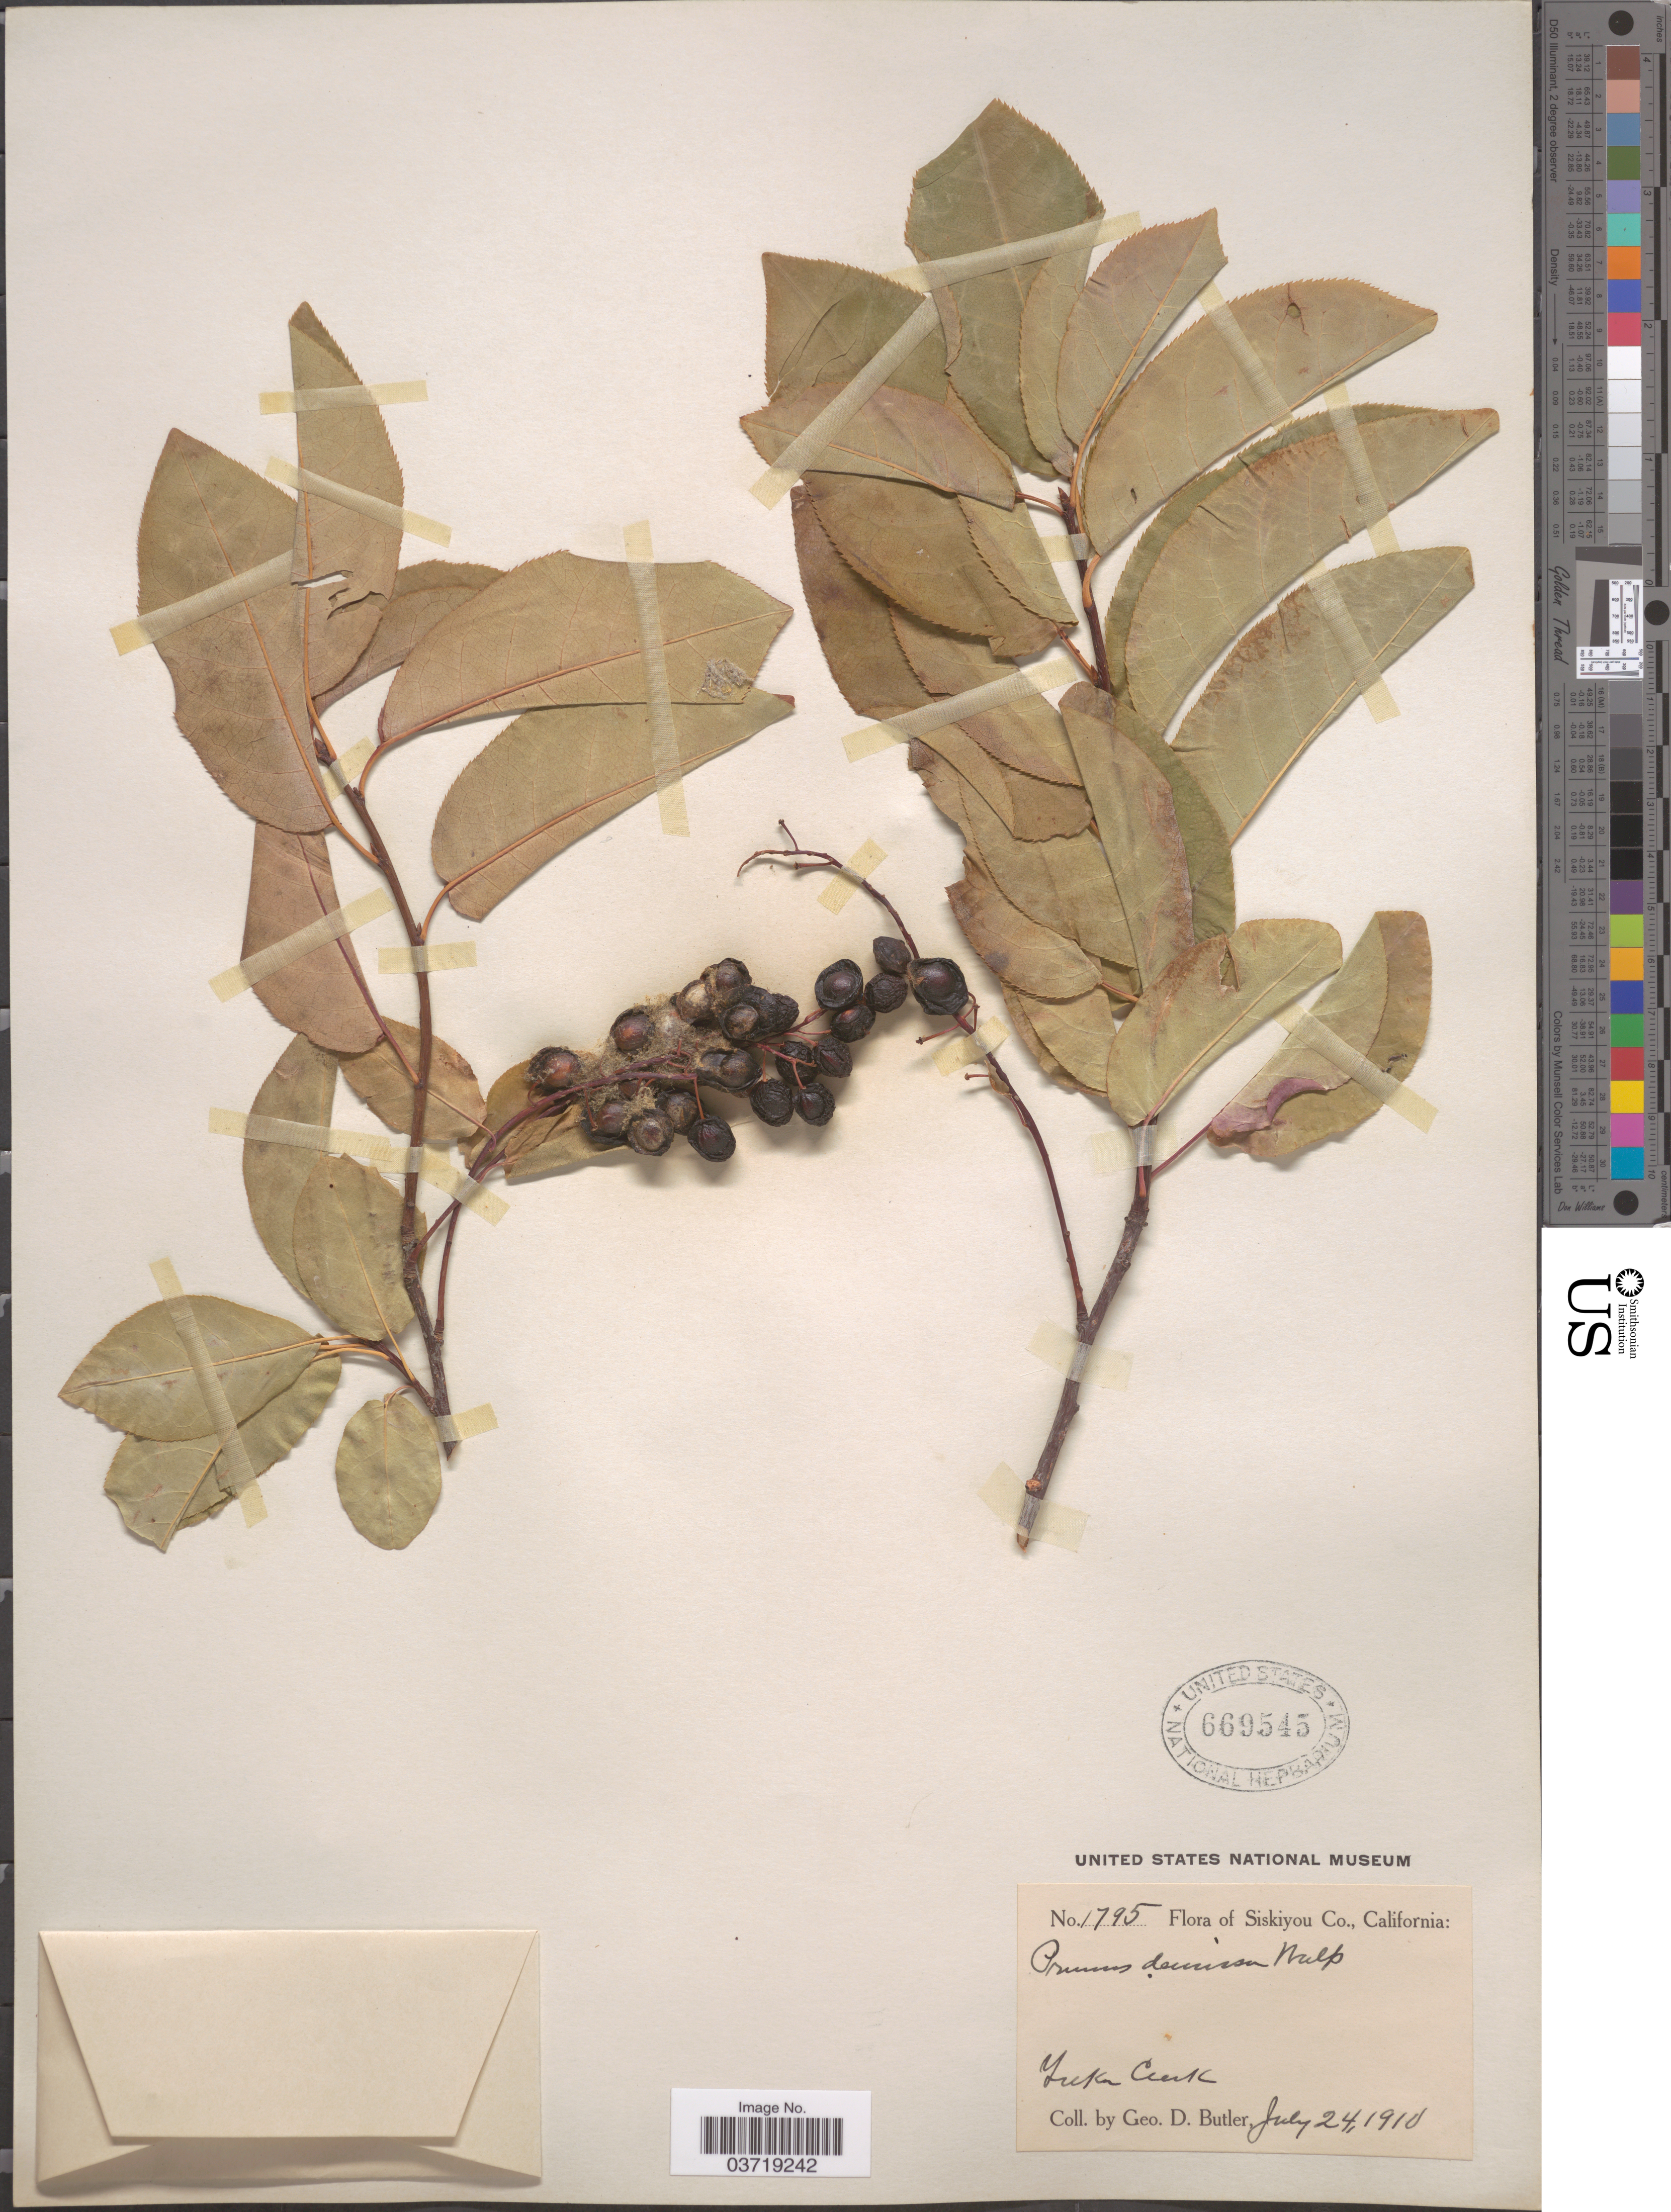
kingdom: Plantae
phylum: Tracheophyta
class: Magnoliopsida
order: Rosales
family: Rosaceae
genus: Prunus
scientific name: Prunus virginiana var. demissa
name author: (Nutt.) Torr.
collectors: G. D. Butler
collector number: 1795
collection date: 1910-07-24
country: United States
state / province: California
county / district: Siskiyou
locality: Siskiyou Co. Yreka Creek.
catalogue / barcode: US 669545